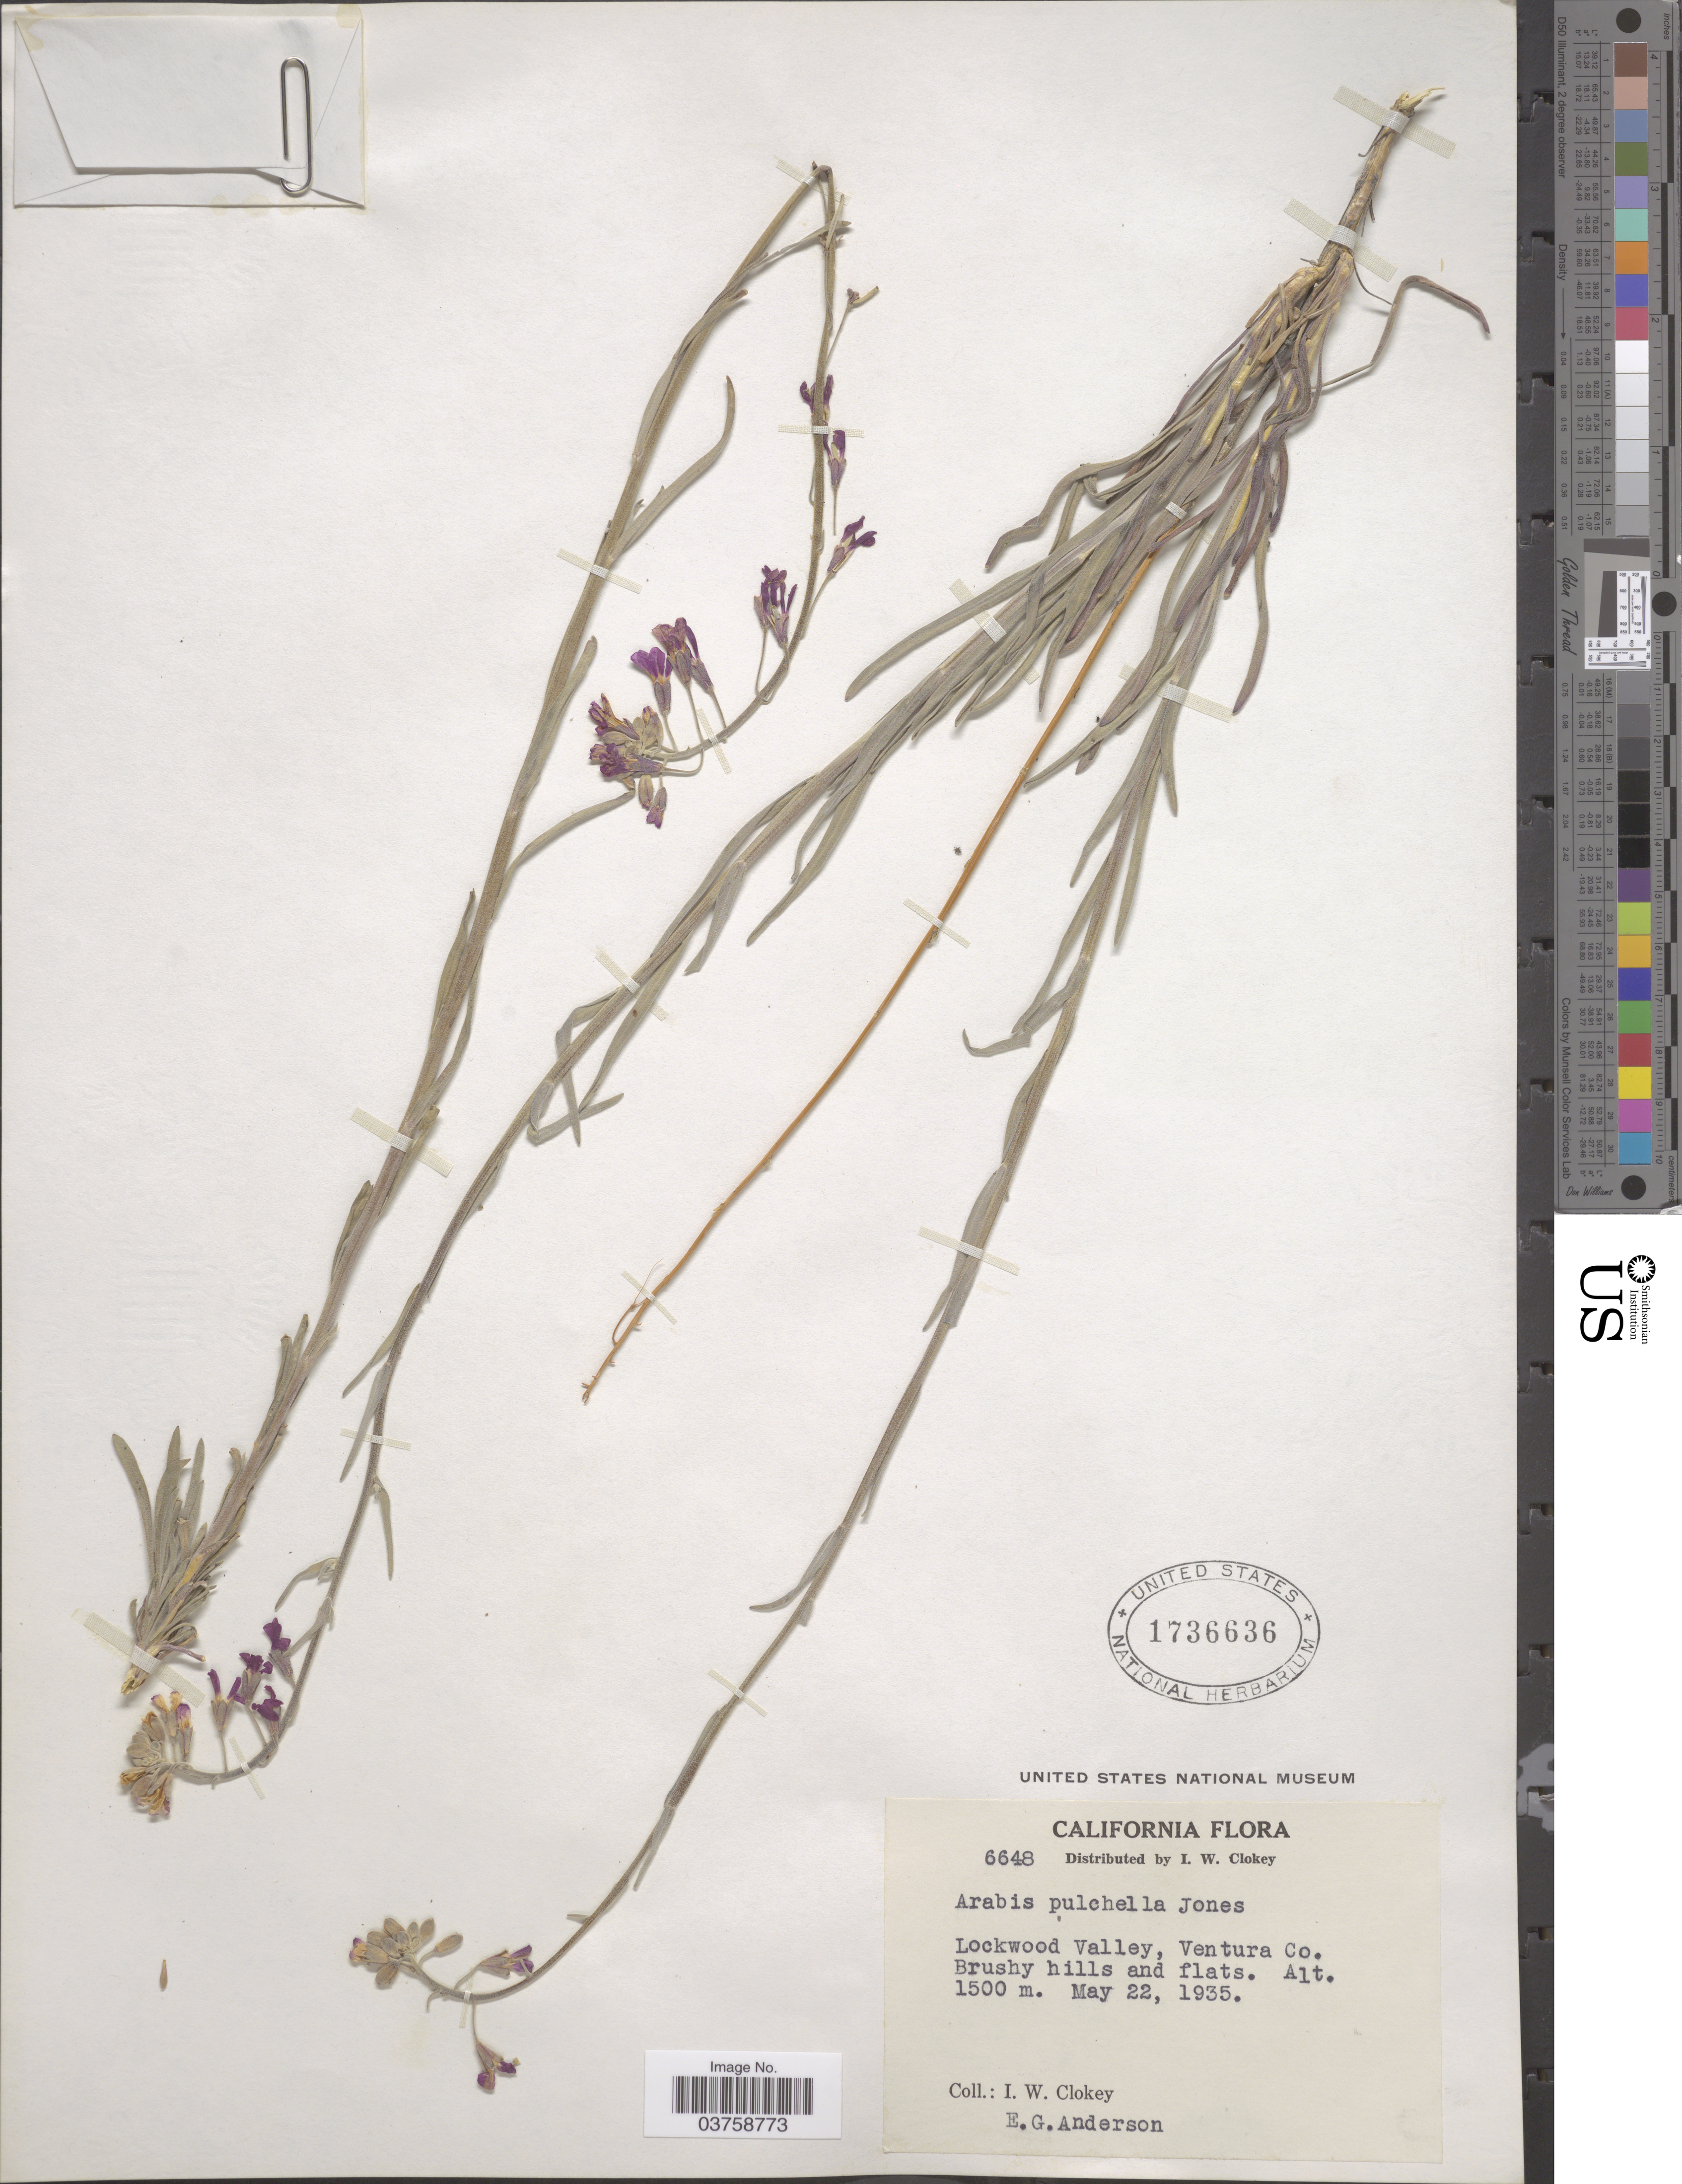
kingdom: Plantae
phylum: Tracheophyta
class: Magnoliopsida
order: Brassicales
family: Brassicaceae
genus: Arabis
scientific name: Arabis pulchra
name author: M.E. Jones ex S. Watson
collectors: I. W. Clokey & E. G. Anderson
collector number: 6648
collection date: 1935-05-22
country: United States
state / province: California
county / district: Ventura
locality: Lockwood Valley, Ventura Co.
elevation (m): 1500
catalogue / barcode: US 1736636